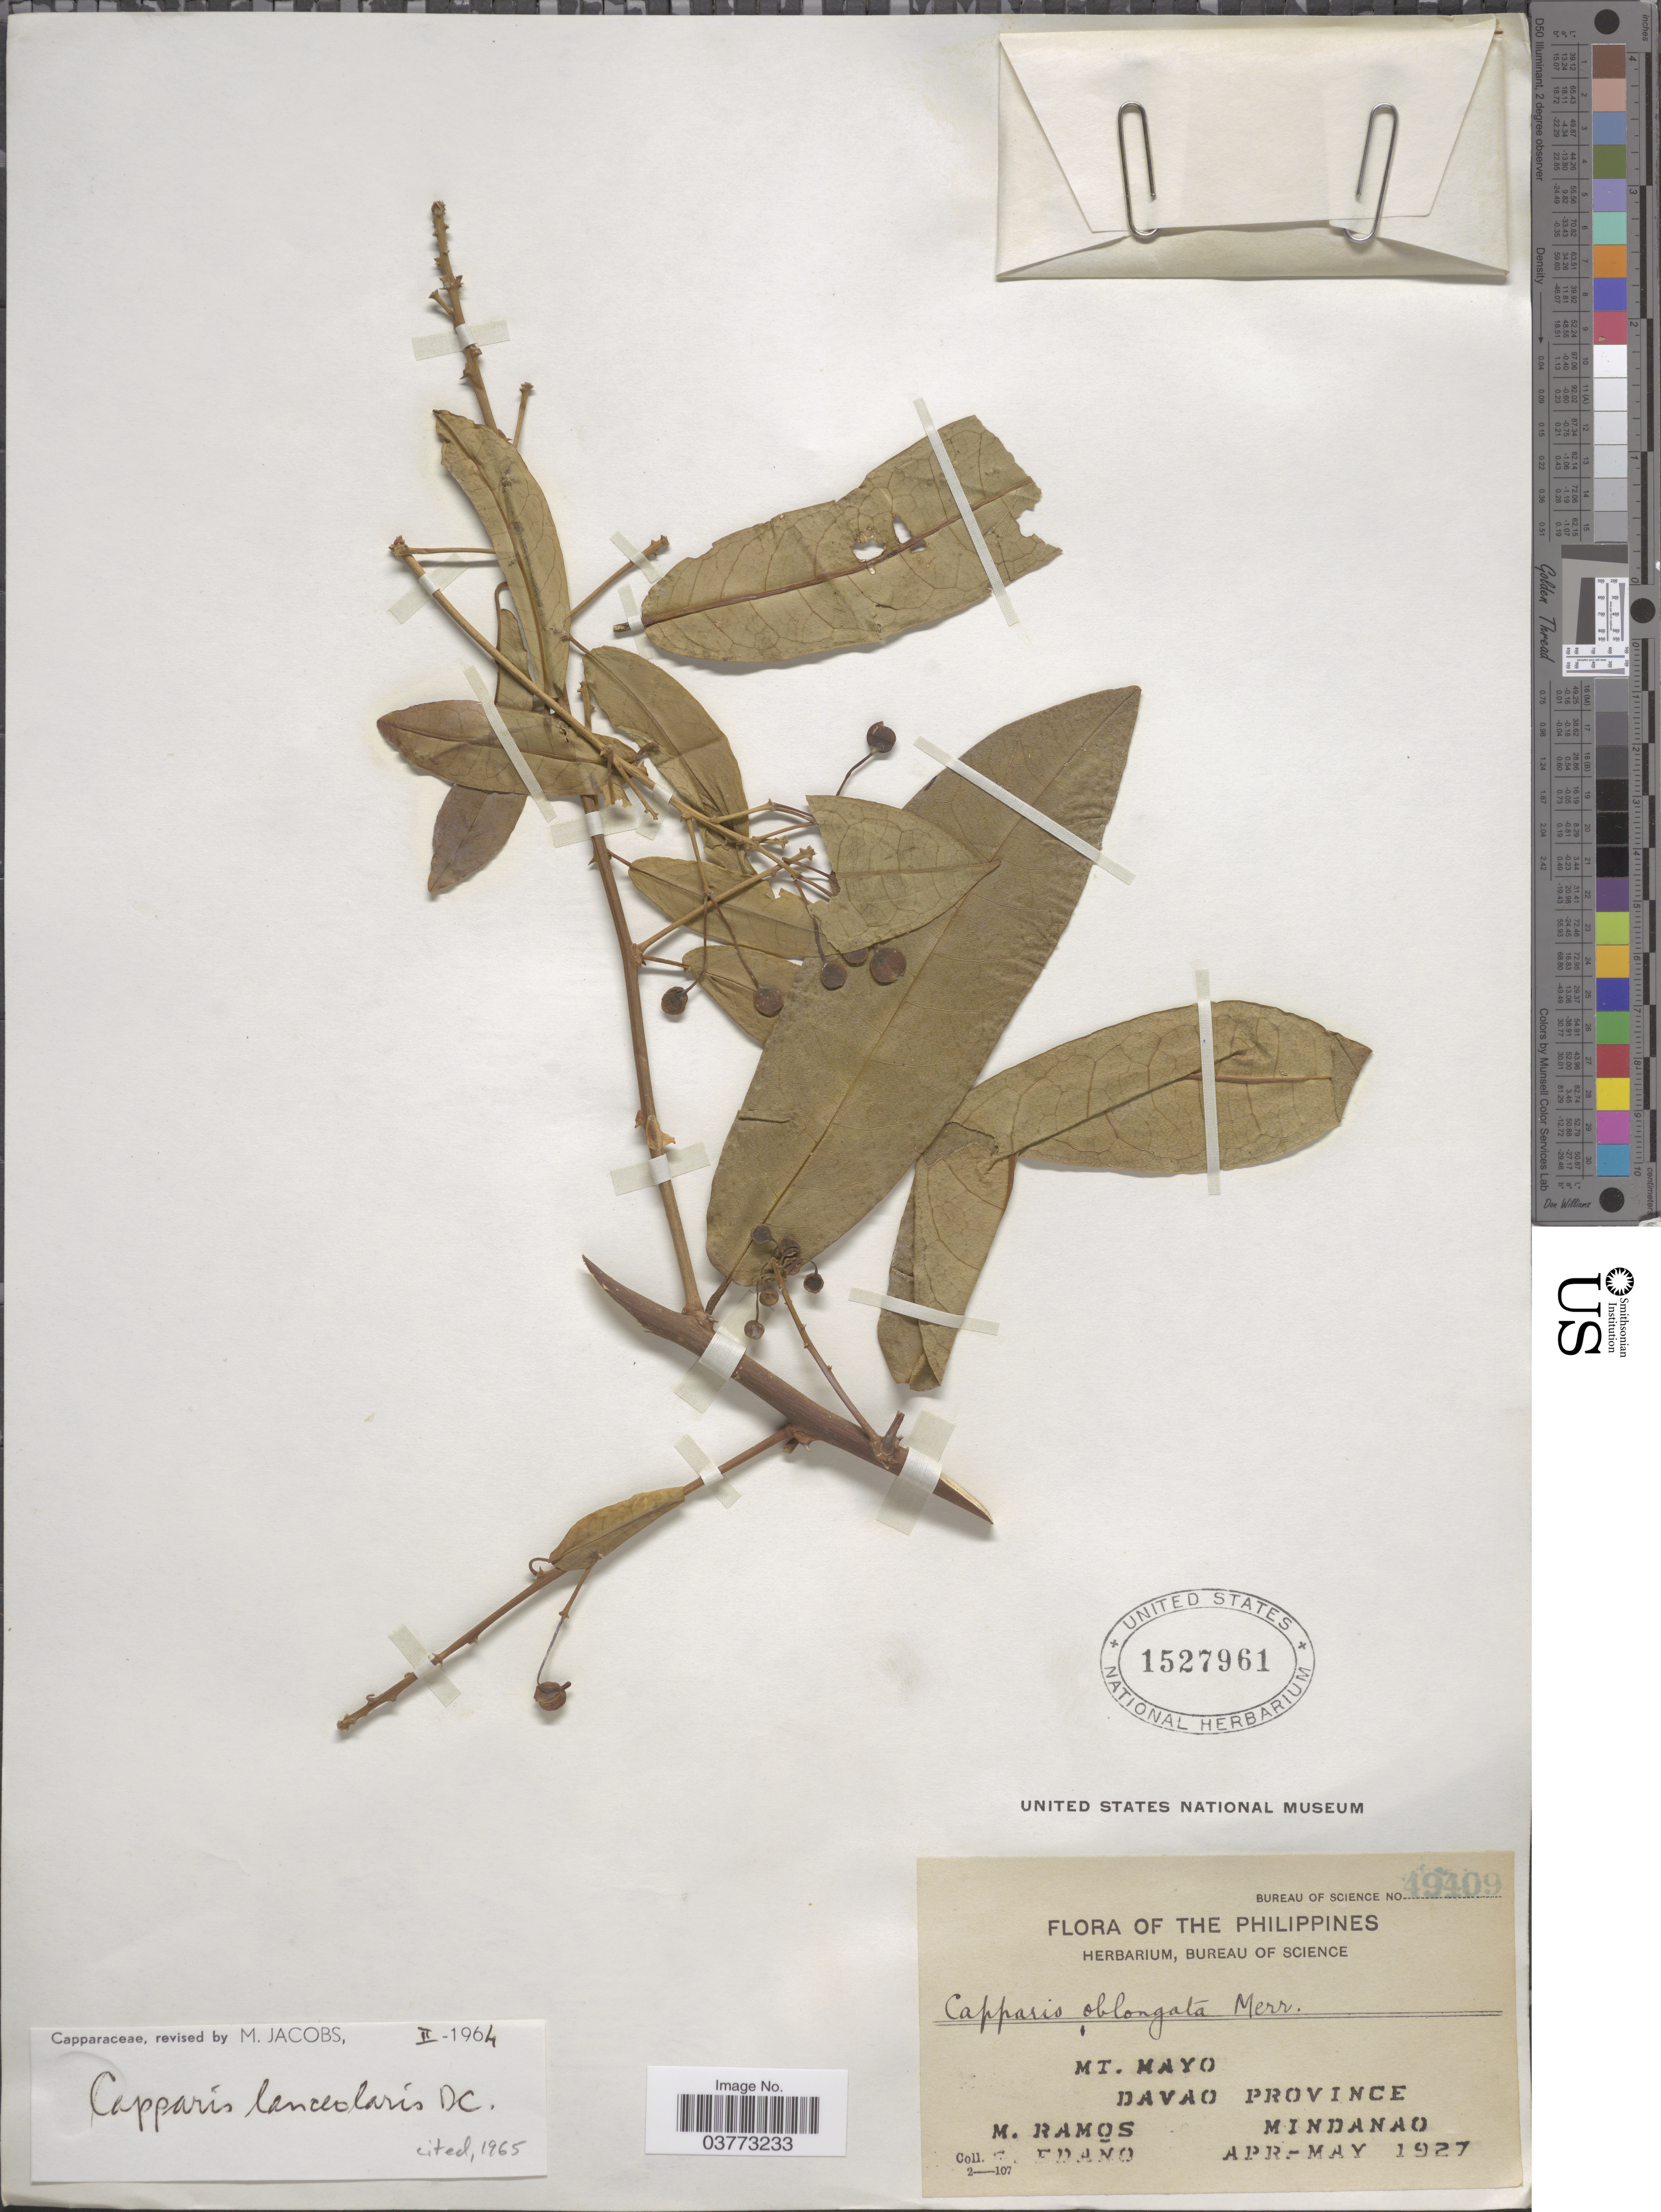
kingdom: Plantae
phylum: Tracheophyta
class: Magnoliopsida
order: Brassicales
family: Capparaceae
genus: Capparis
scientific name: Capparis lanceolaris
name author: DC.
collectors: M. Ramos & G. Edaño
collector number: Bureau of Science 49409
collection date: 1927-04/1927-05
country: Philippines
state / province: Davao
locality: The Philippines. Mt. Mayo. Davao Province. Mindanao.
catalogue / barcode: US 1527961